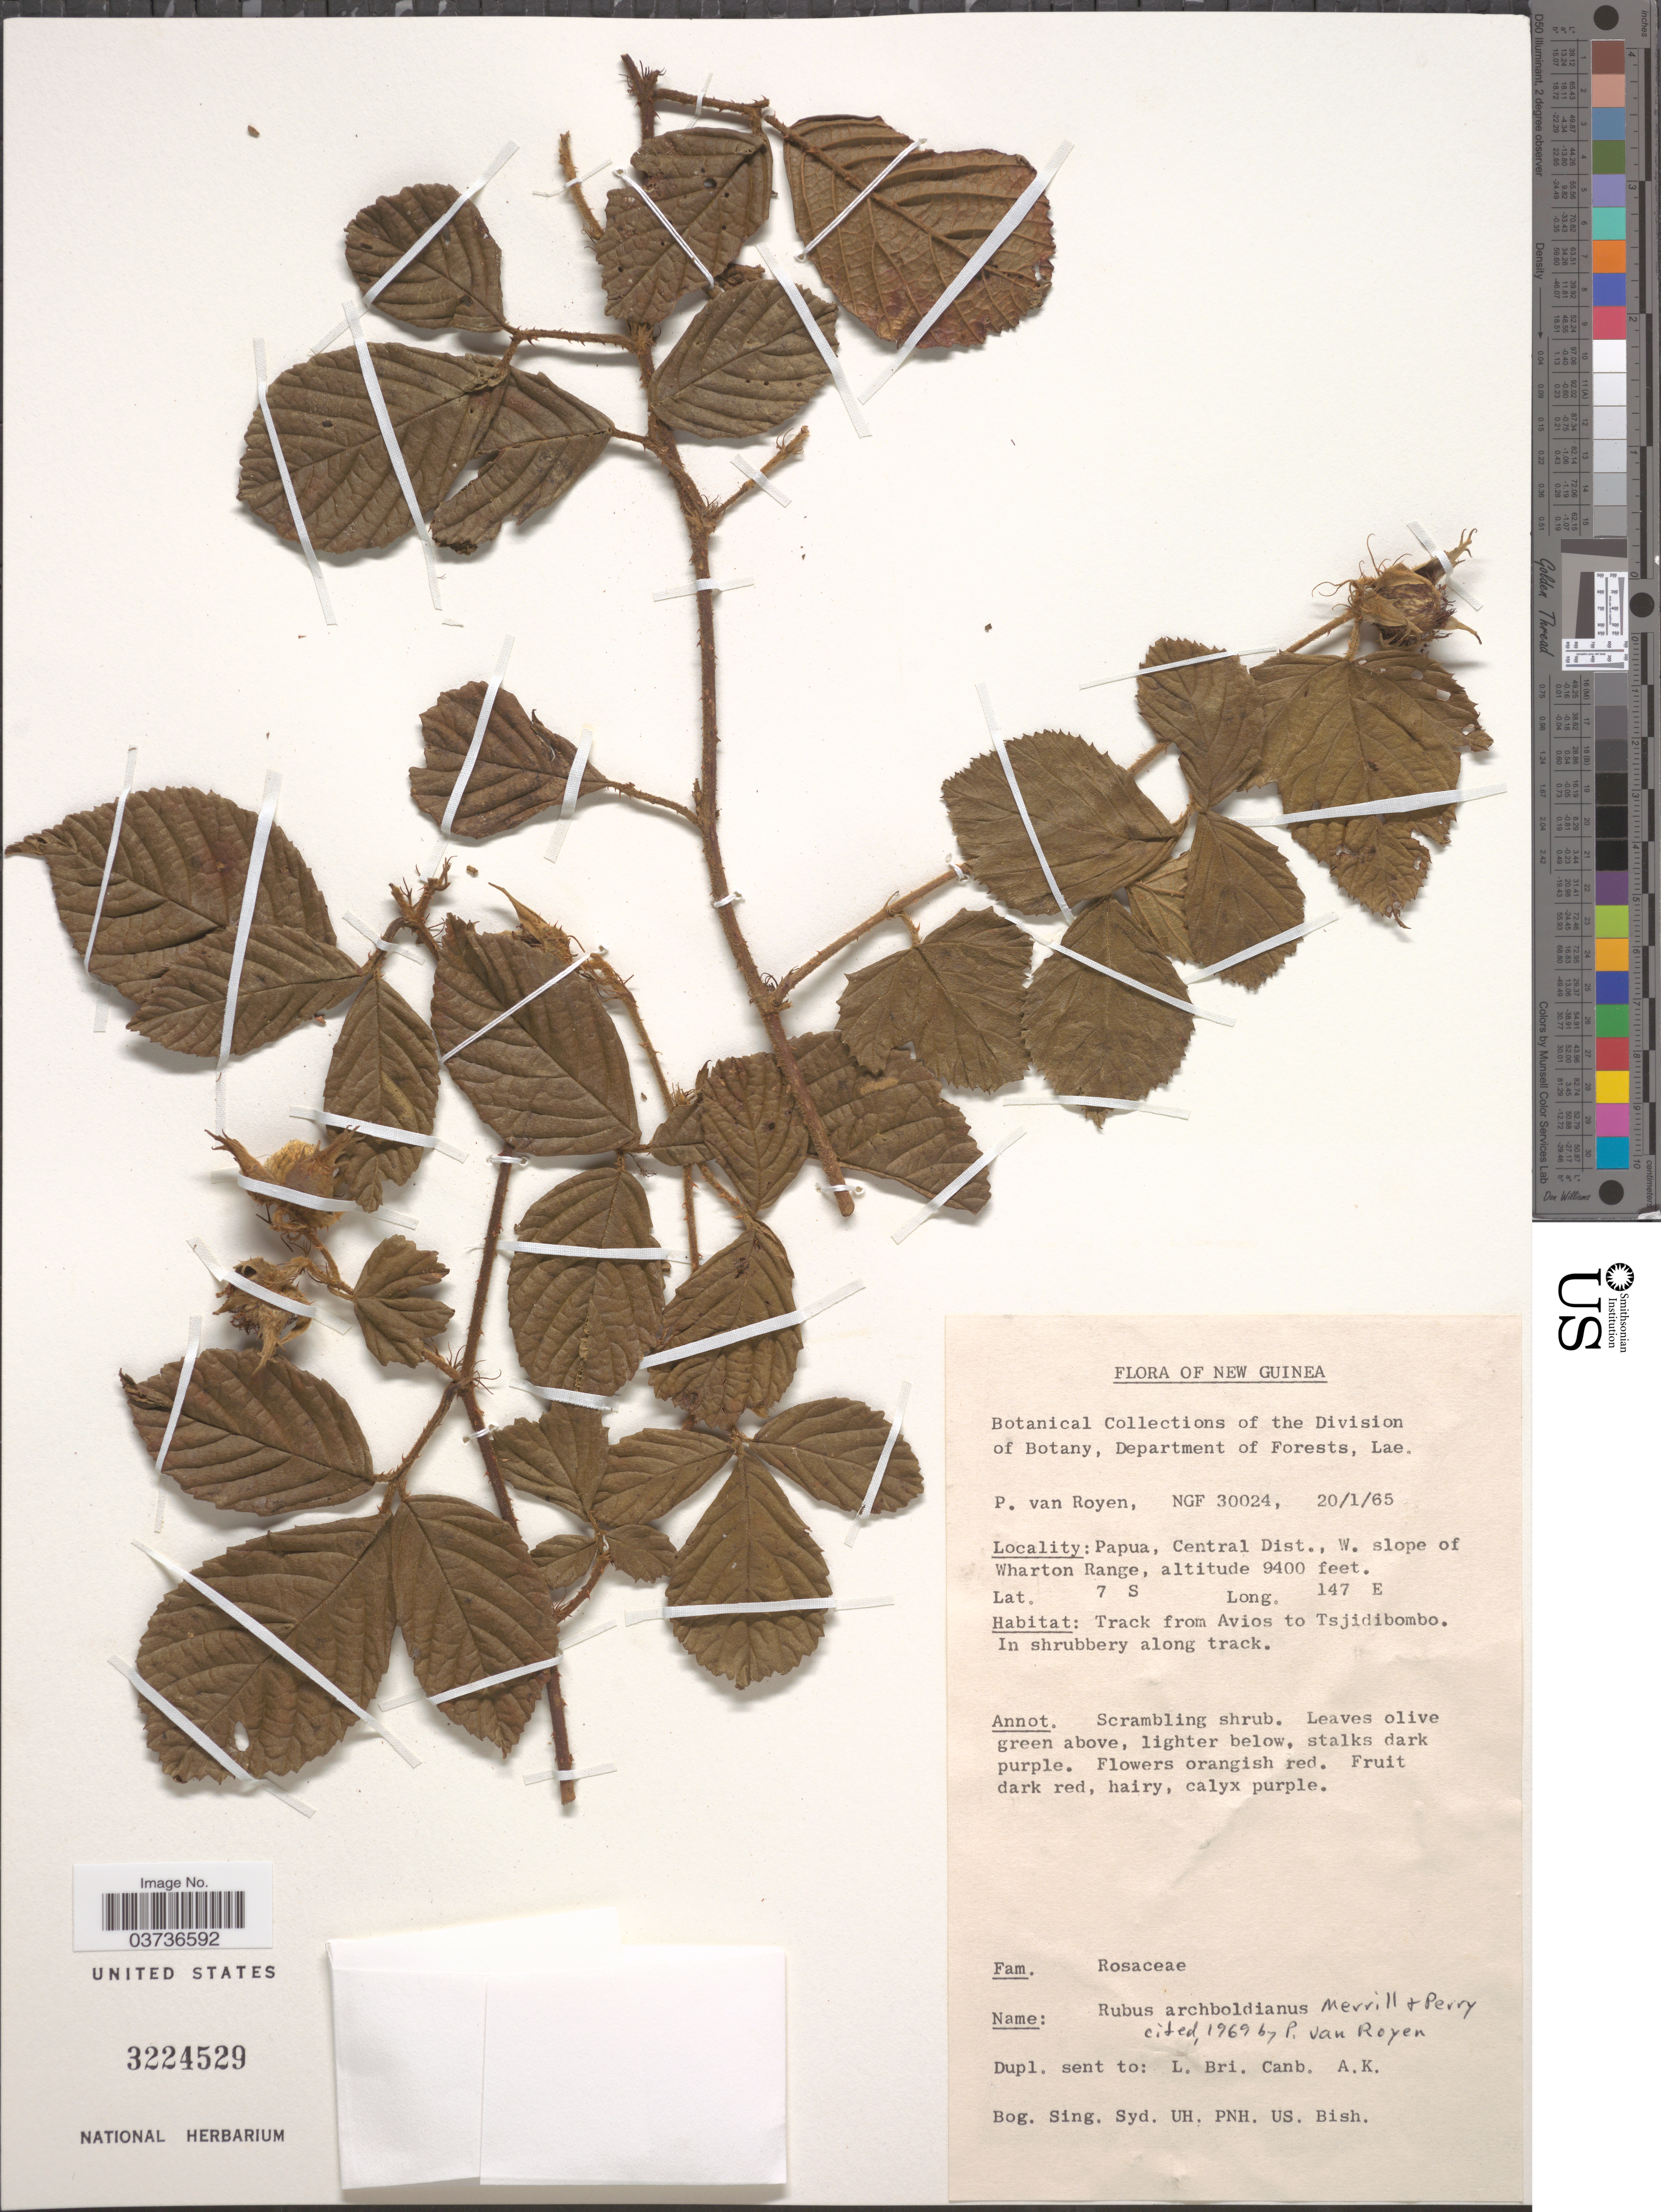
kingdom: Plantae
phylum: Tracheophyta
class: Magnoliopsida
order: Rosales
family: Rosaceae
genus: Rubus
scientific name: Rubus archboldianus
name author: Merr. & L.M. Perry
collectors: P. van Royen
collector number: NGF 30024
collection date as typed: Transcribed d/m/y: 20/1/65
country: Papua New Guinea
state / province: Central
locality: New Guinea. Papua, Central Dist., W. slope of Wharton Range. Track from Avios to Tsjidibombo.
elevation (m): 2865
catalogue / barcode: US 3224529